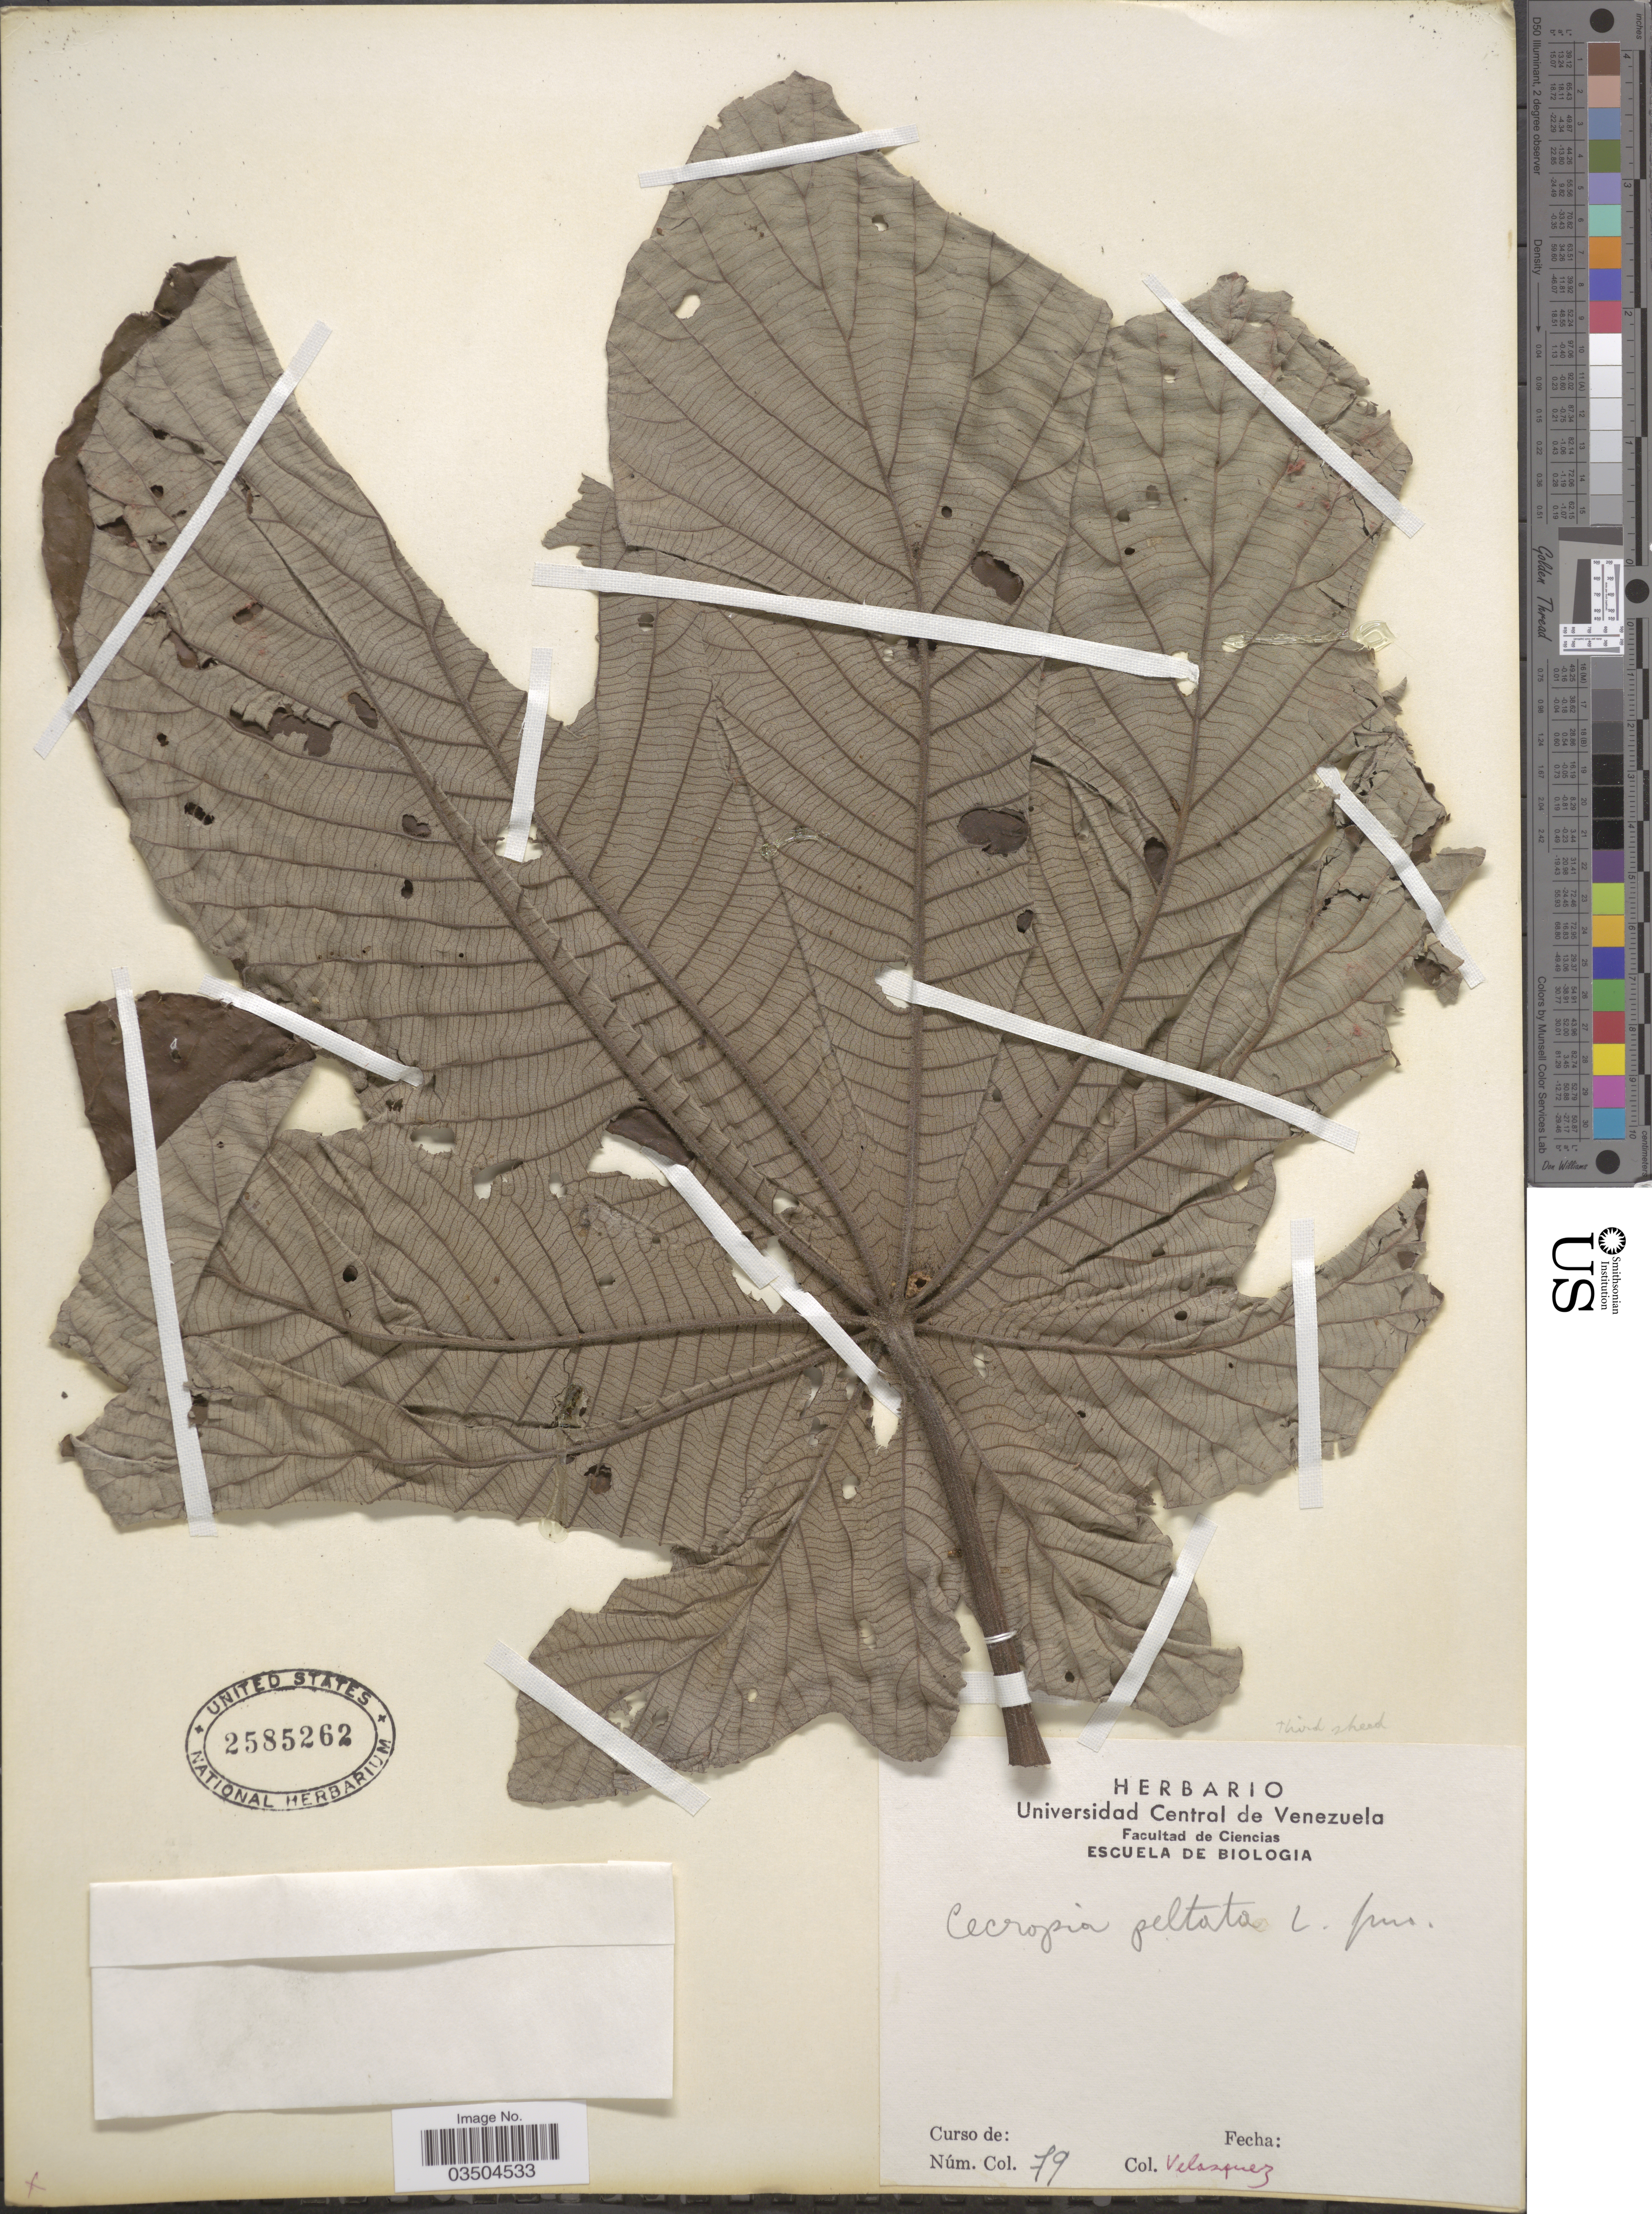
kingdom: Plantae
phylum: Tracheophyta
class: Magnoliopsida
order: Rosales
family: Urticaceae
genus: Cecropia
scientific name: Cecropia peltata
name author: L.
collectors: -. Velasquez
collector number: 79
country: Venezuela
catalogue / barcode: US 2585262